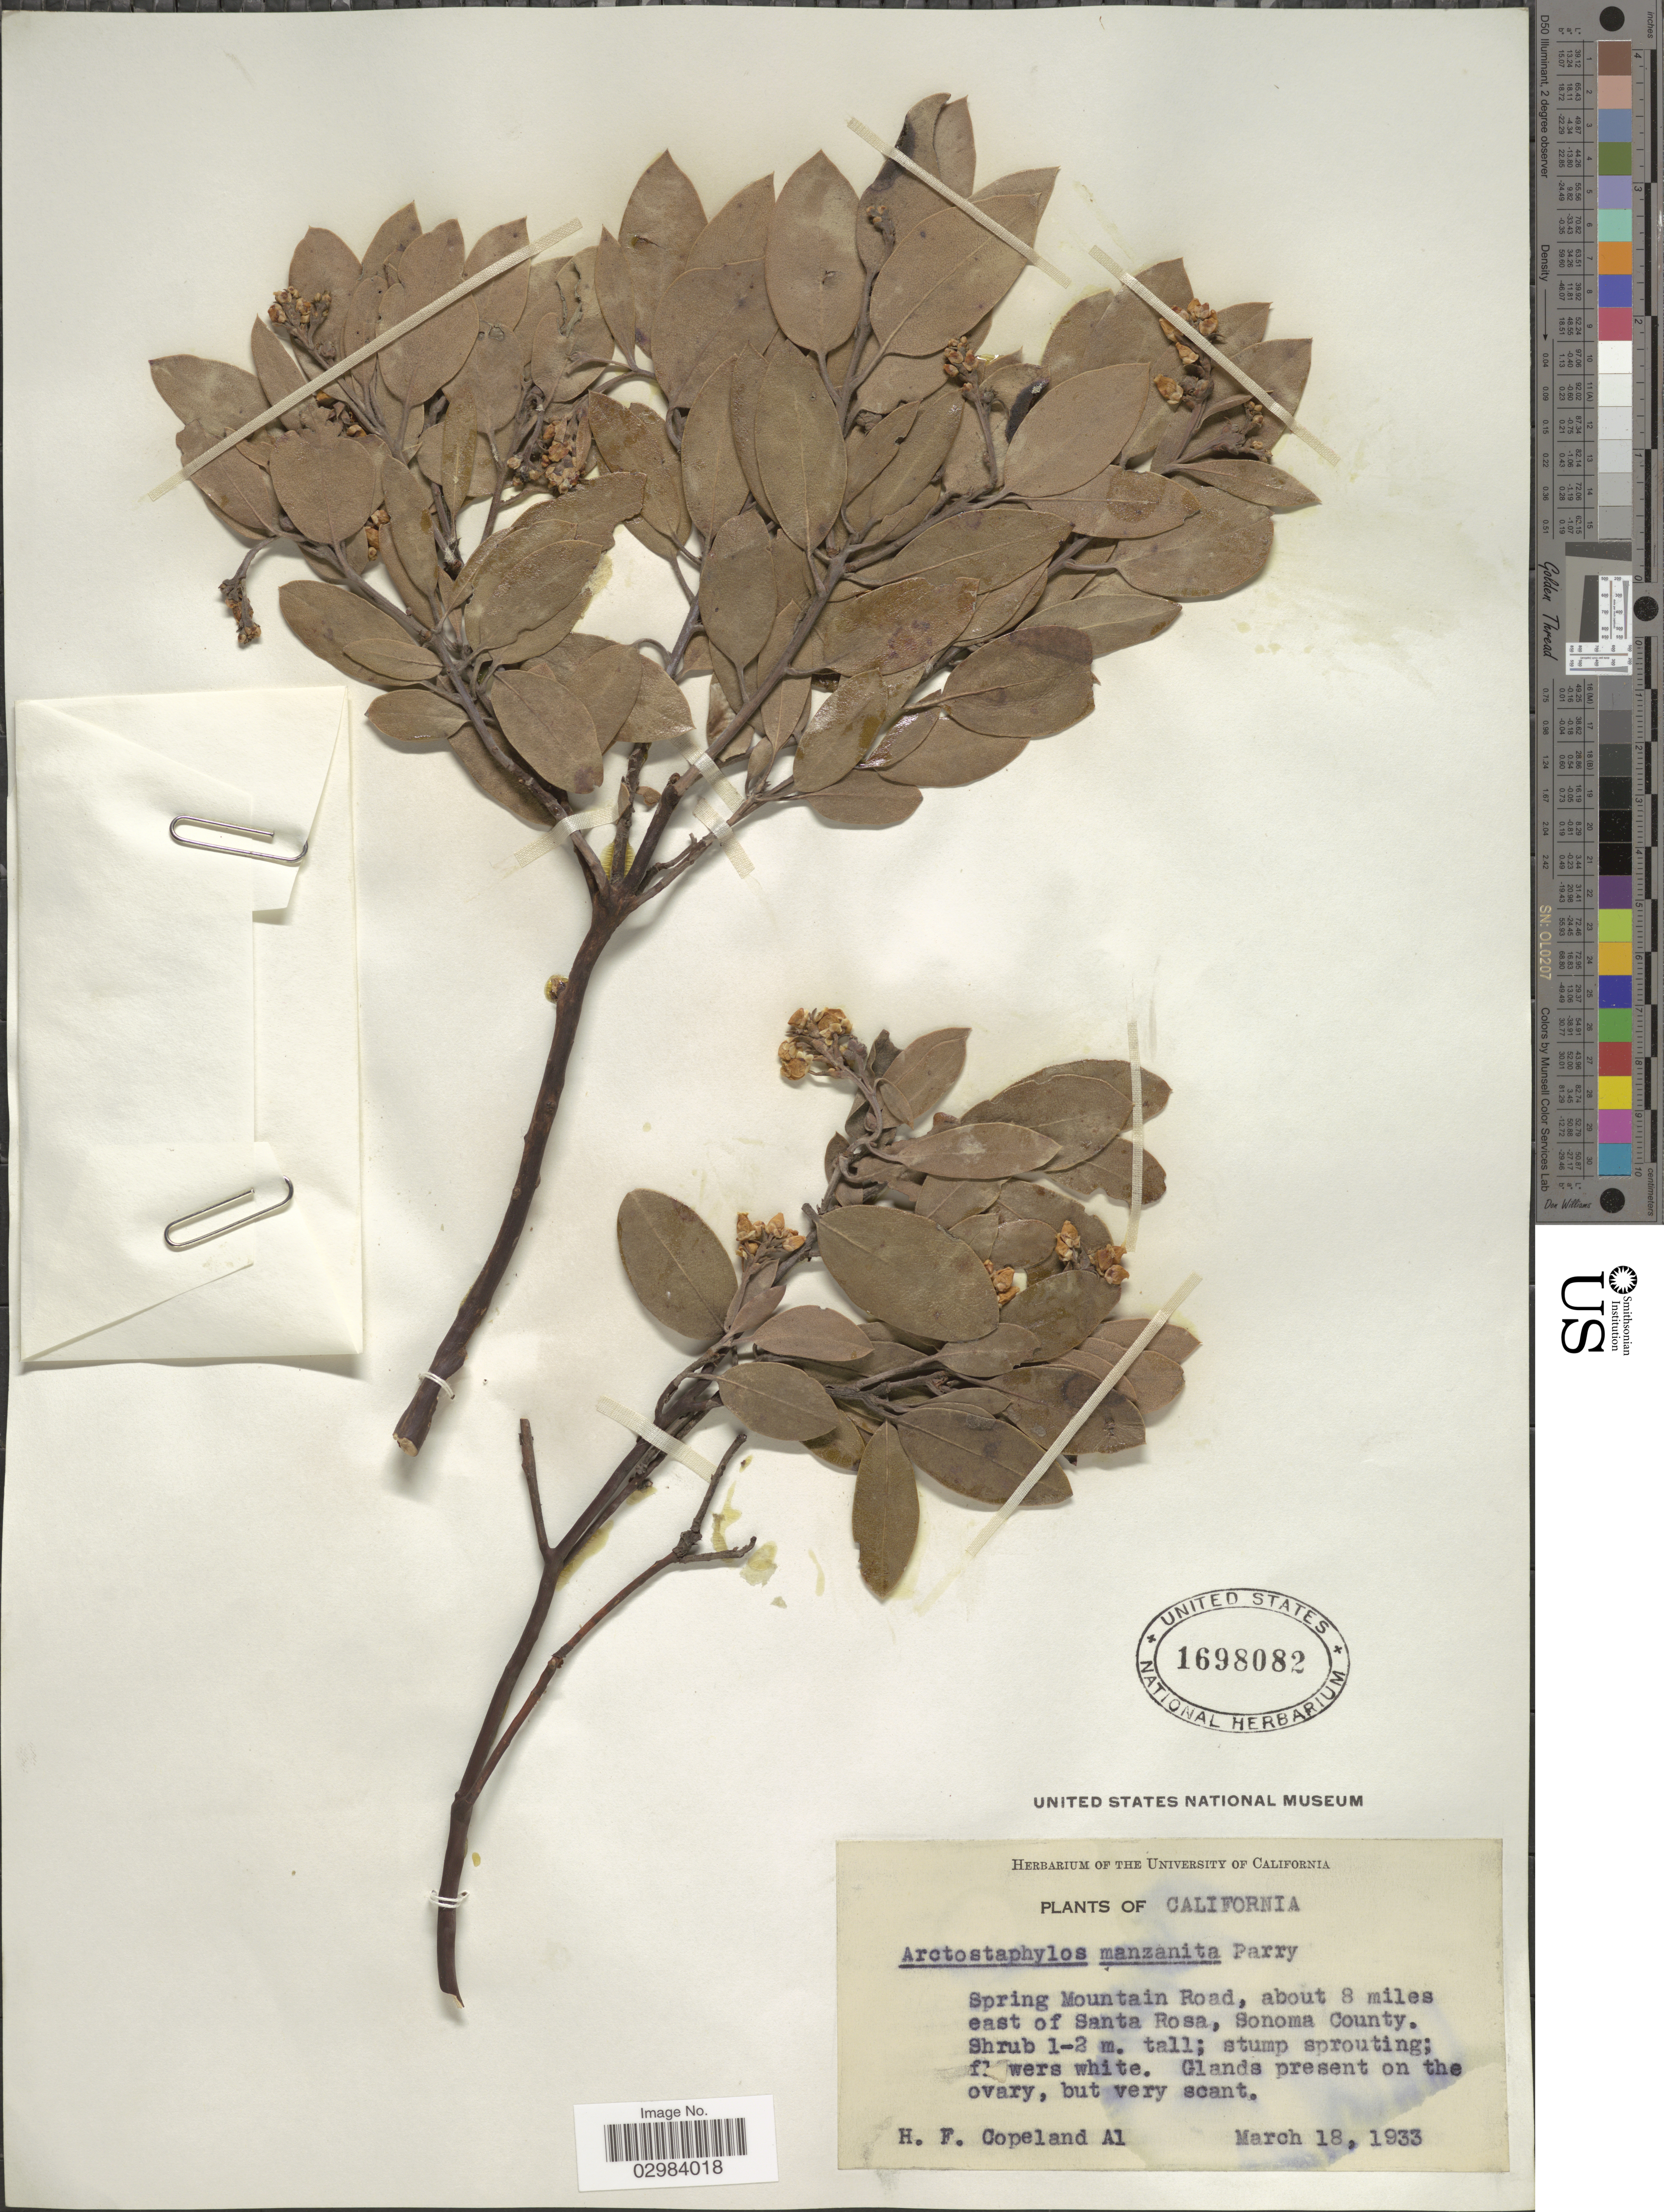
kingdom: Plantae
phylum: Tracheophyta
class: Magnoliopsida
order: Ericales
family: Ericaceae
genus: Arctostaphylos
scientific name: Arctostaphylos manzanita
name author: Parry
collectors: H. F. Copeland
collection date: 1933-03-18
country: United States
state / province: California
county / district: Sonoma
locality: Spring Mountain Road, about 8 miles east of Santa Rosa, Sonoma County.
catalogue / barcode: US 1698082